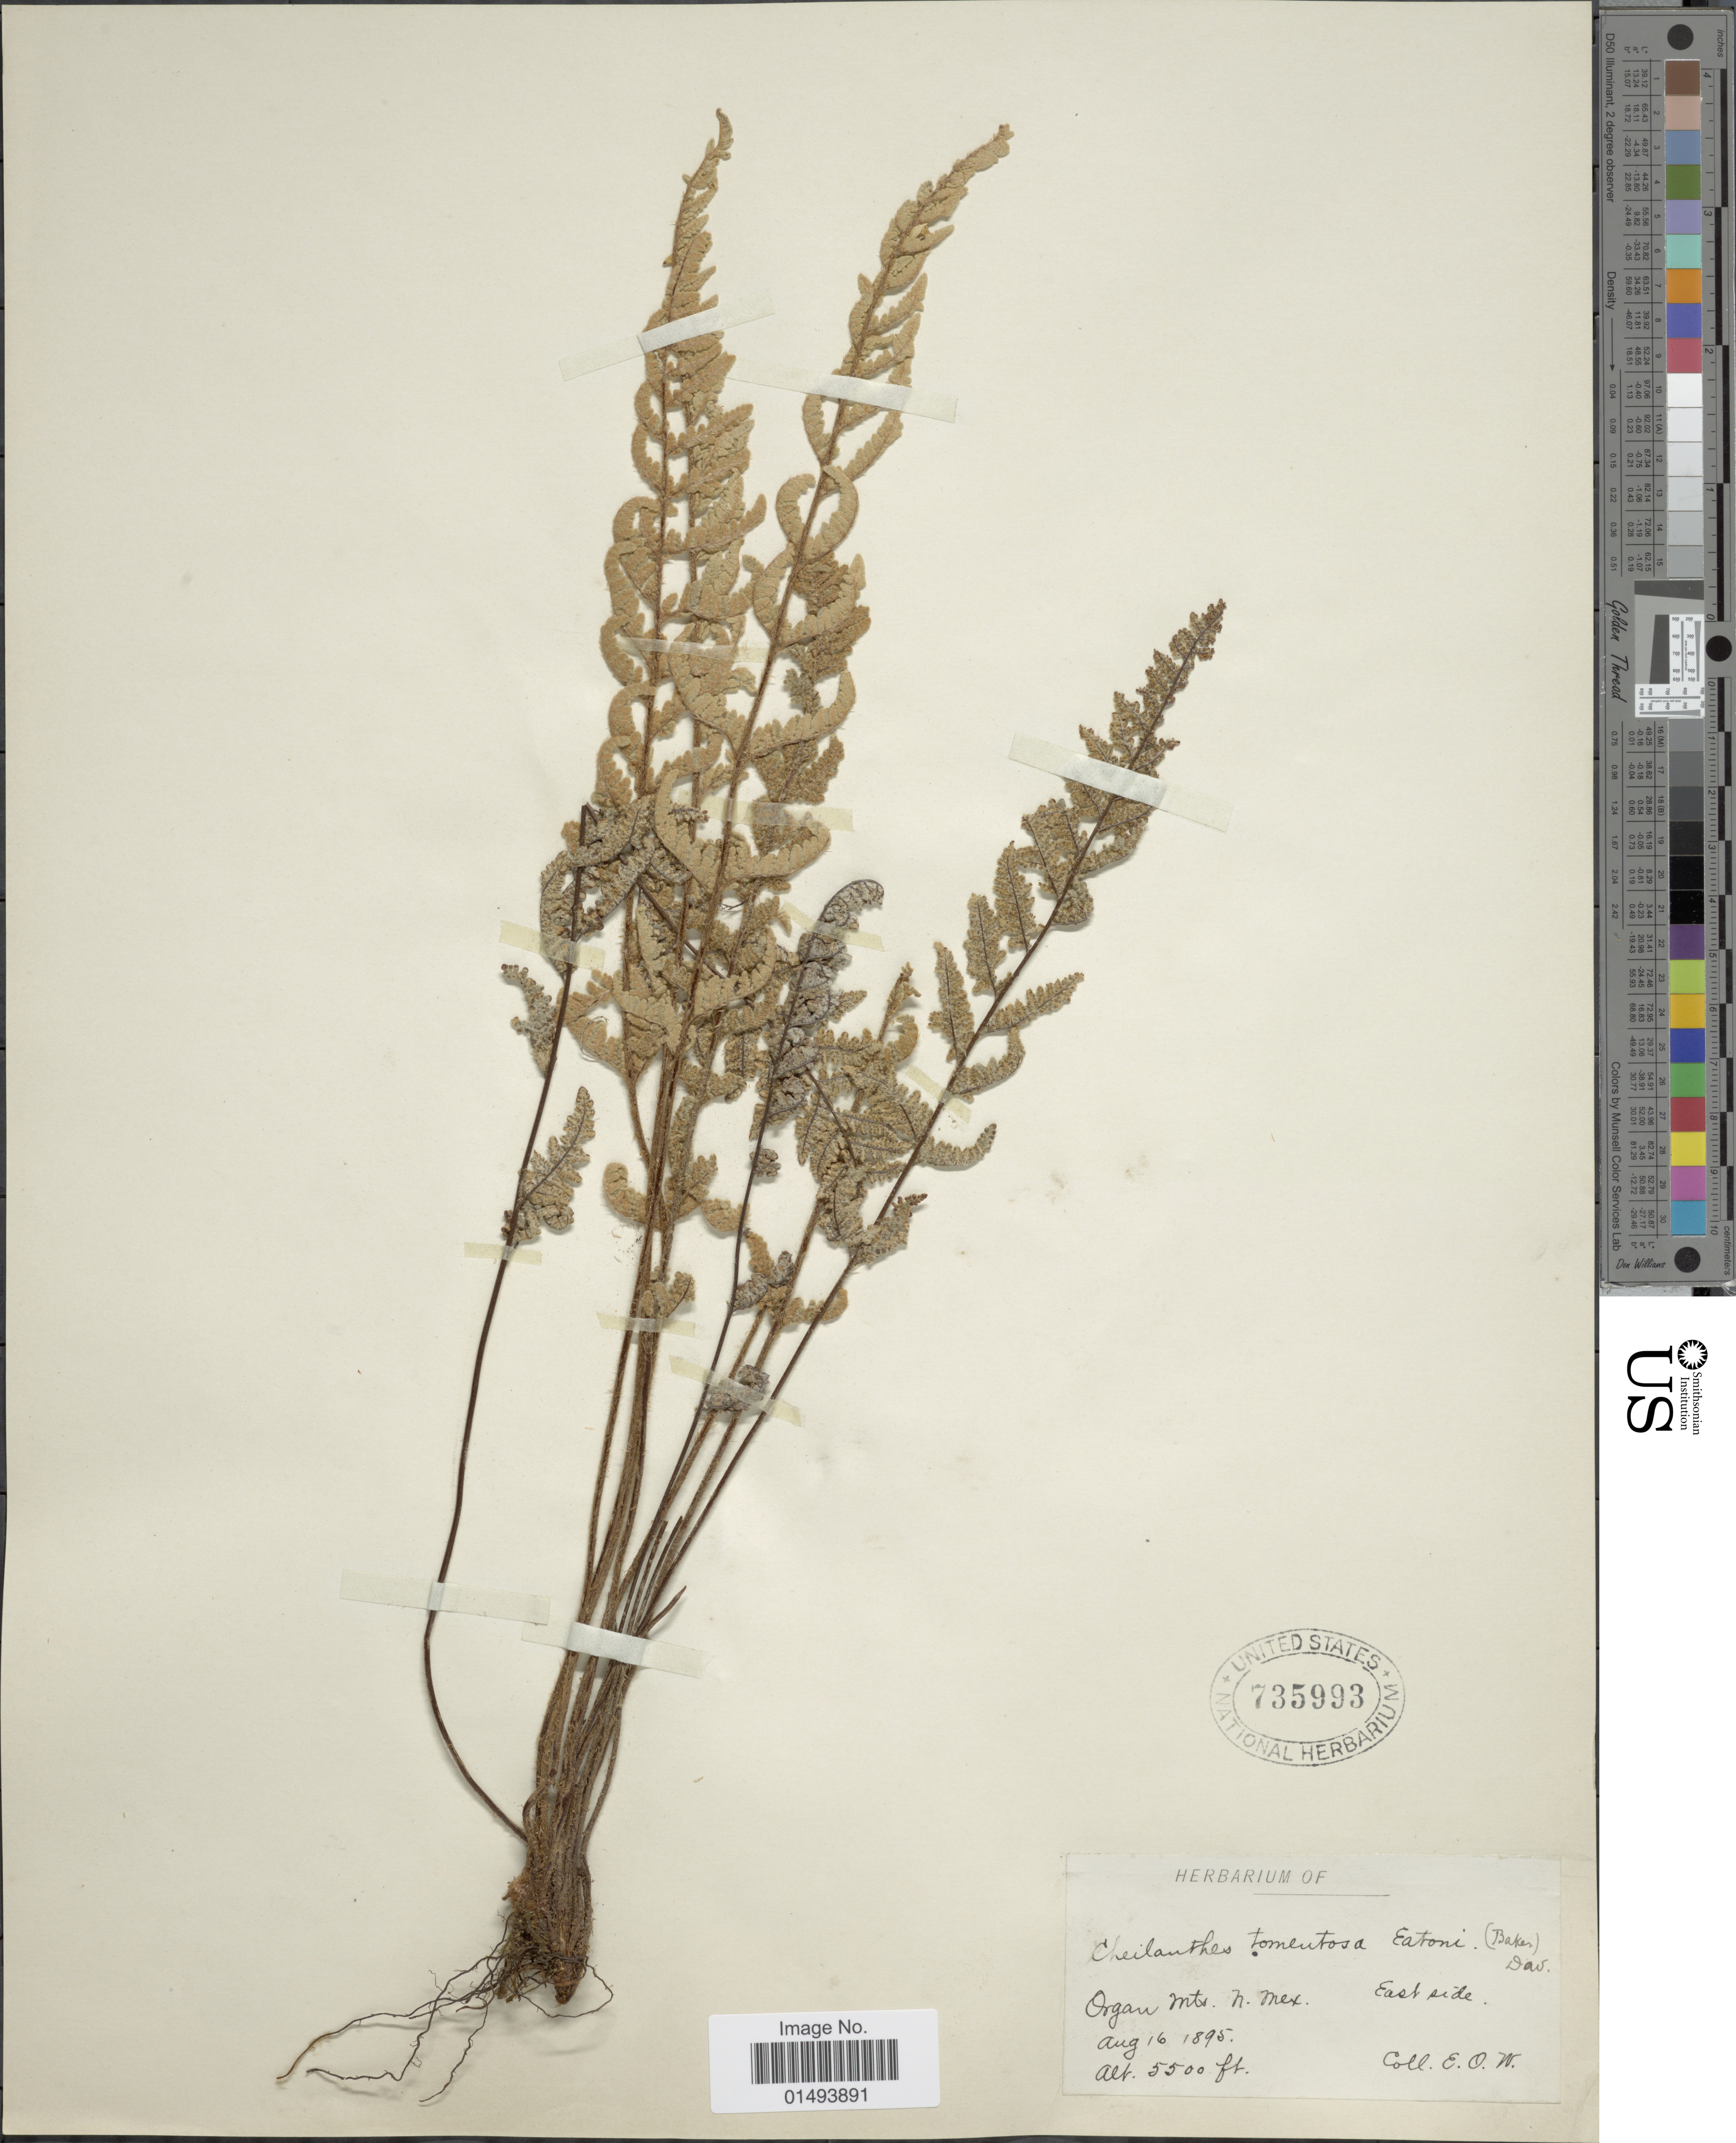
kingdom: Plantae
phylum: Tracheophyta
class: Polypodiopsida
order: Polypodiales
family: Pteridaceae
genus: Myriopteris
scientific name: Myriopteris rufa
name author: Fée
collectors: E. O. Wooton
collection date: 1895-08-16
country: United States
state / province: New Mexico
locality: Organ Mts, East Side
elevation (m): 1676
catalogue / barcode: US 735993